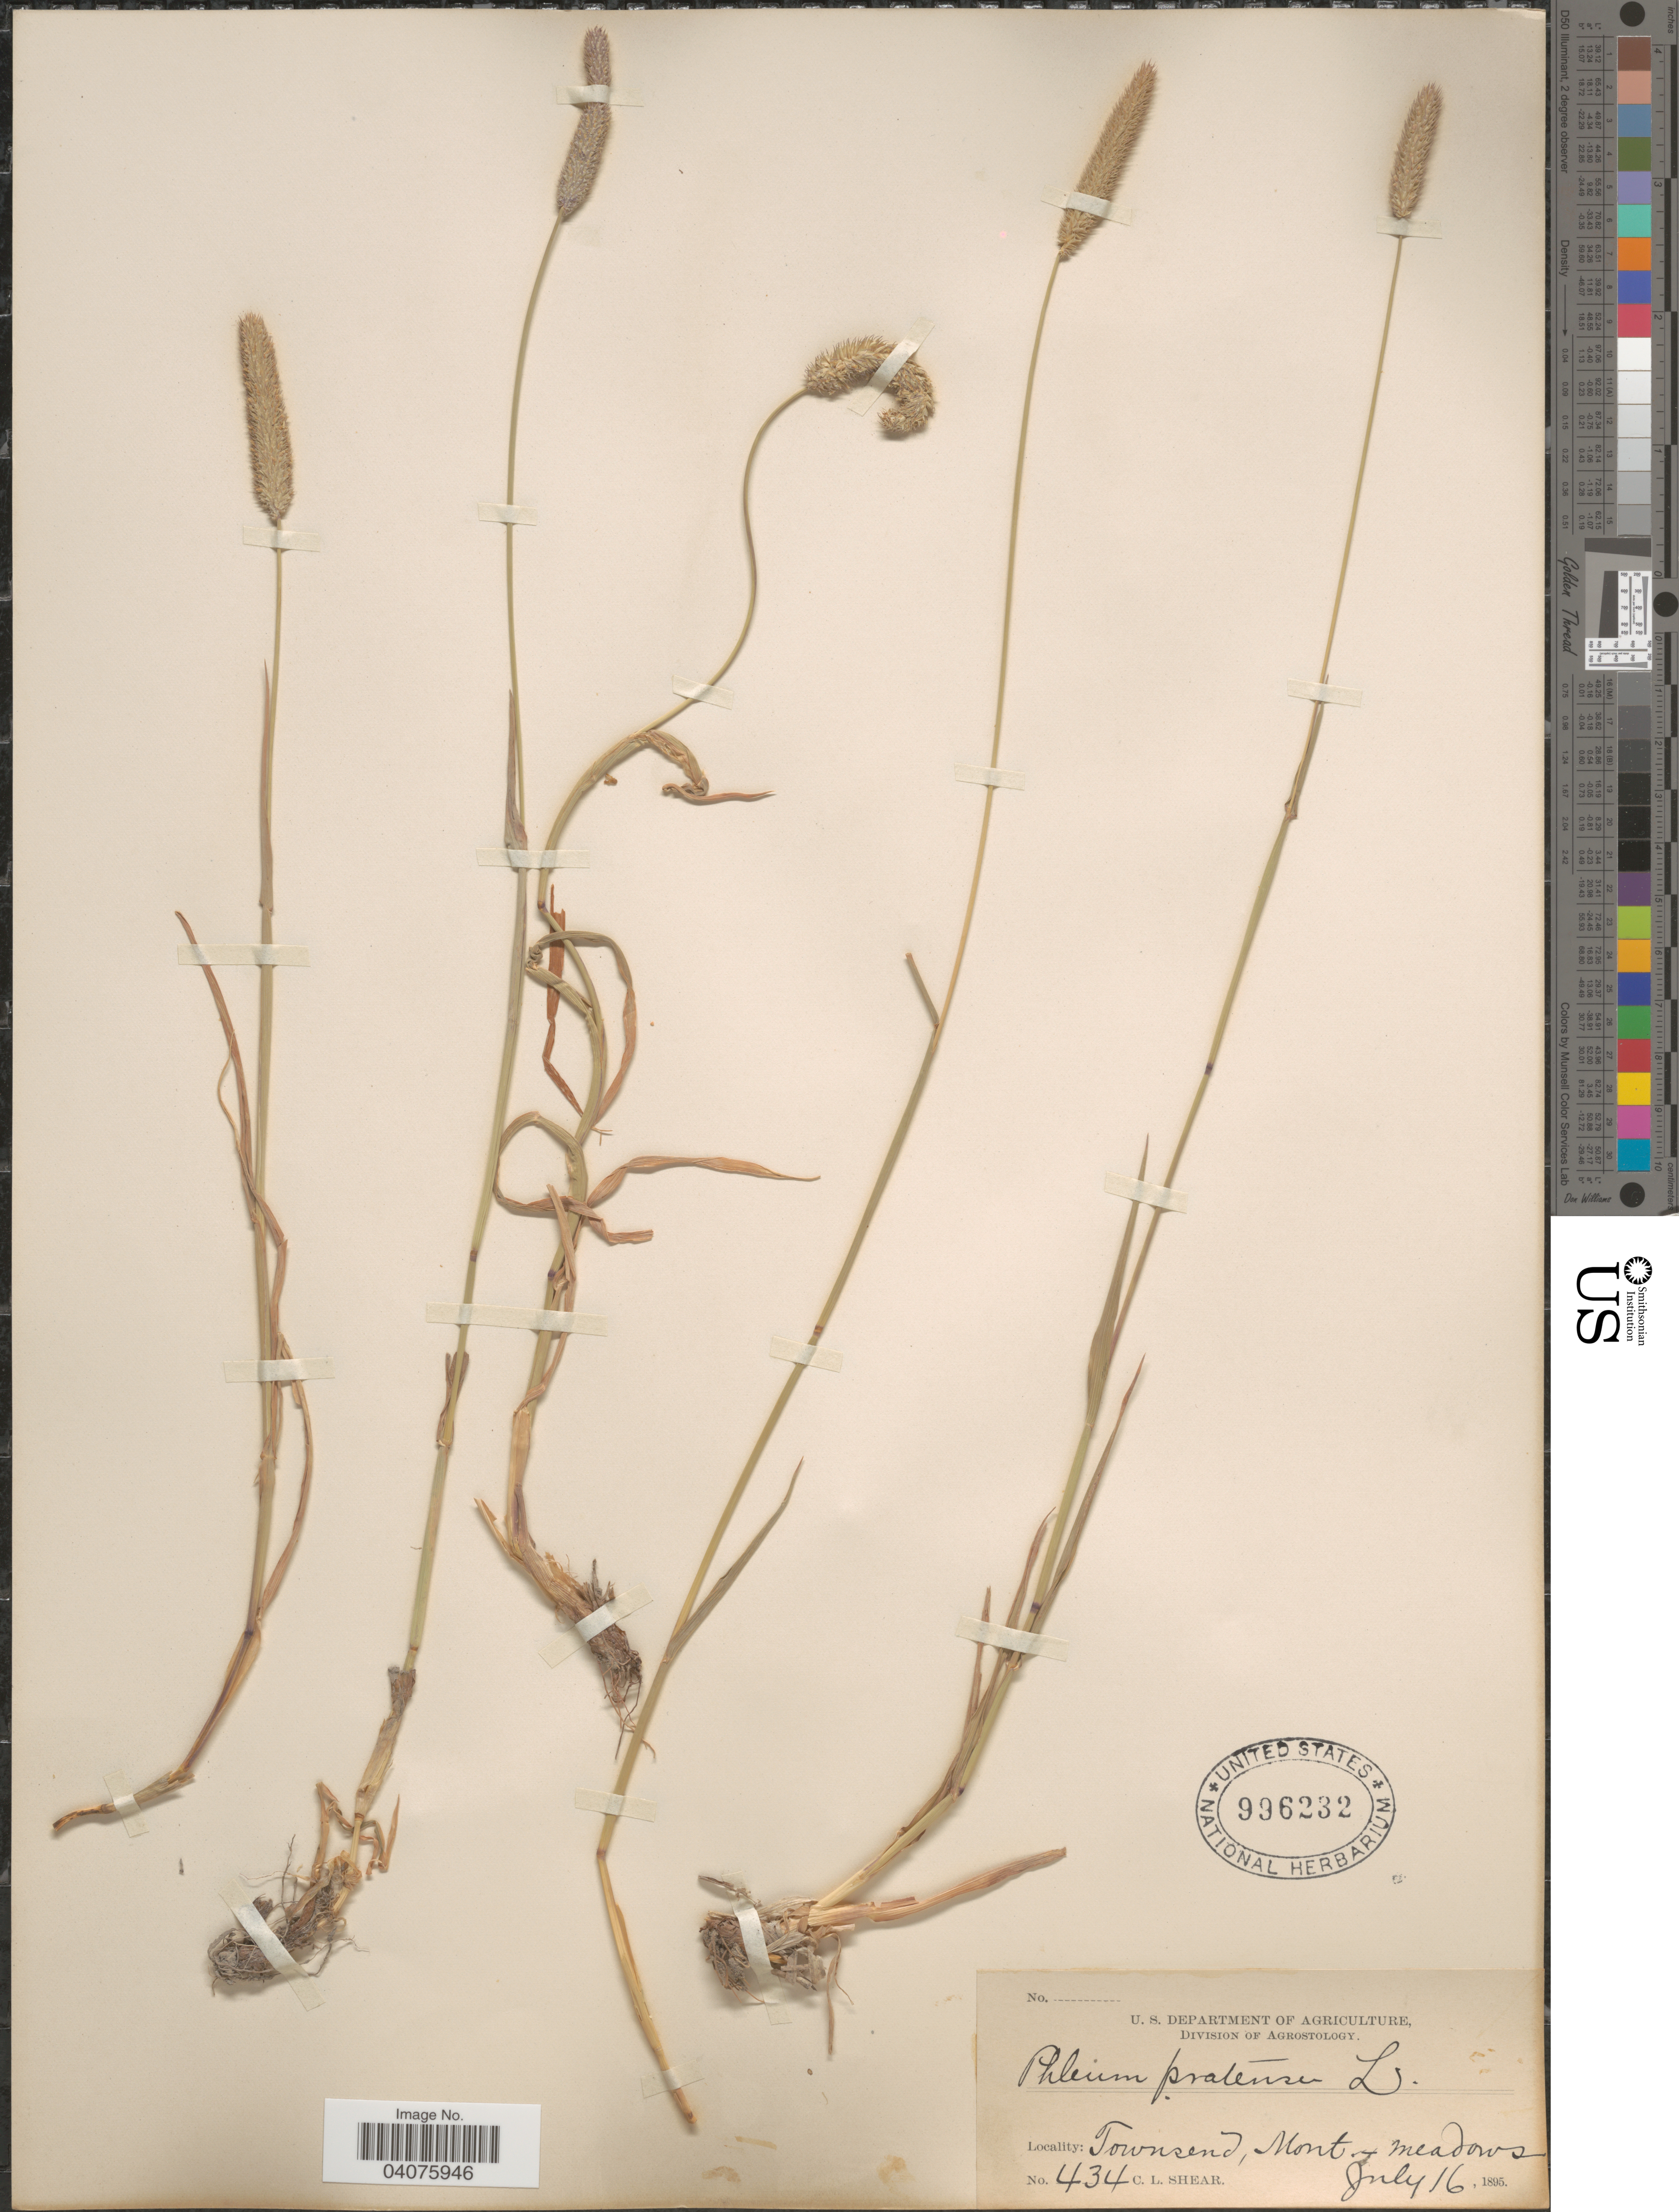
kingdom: Plantae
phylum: Tracheophyta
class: Liliopsida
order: Poales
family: Poaceae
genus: Phleum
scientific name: Phleum pratense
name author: L.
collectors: C. L. Shear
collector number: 434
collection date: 1895-07-16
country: United States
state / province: Montana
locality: Townsend.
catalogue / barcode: US 996232